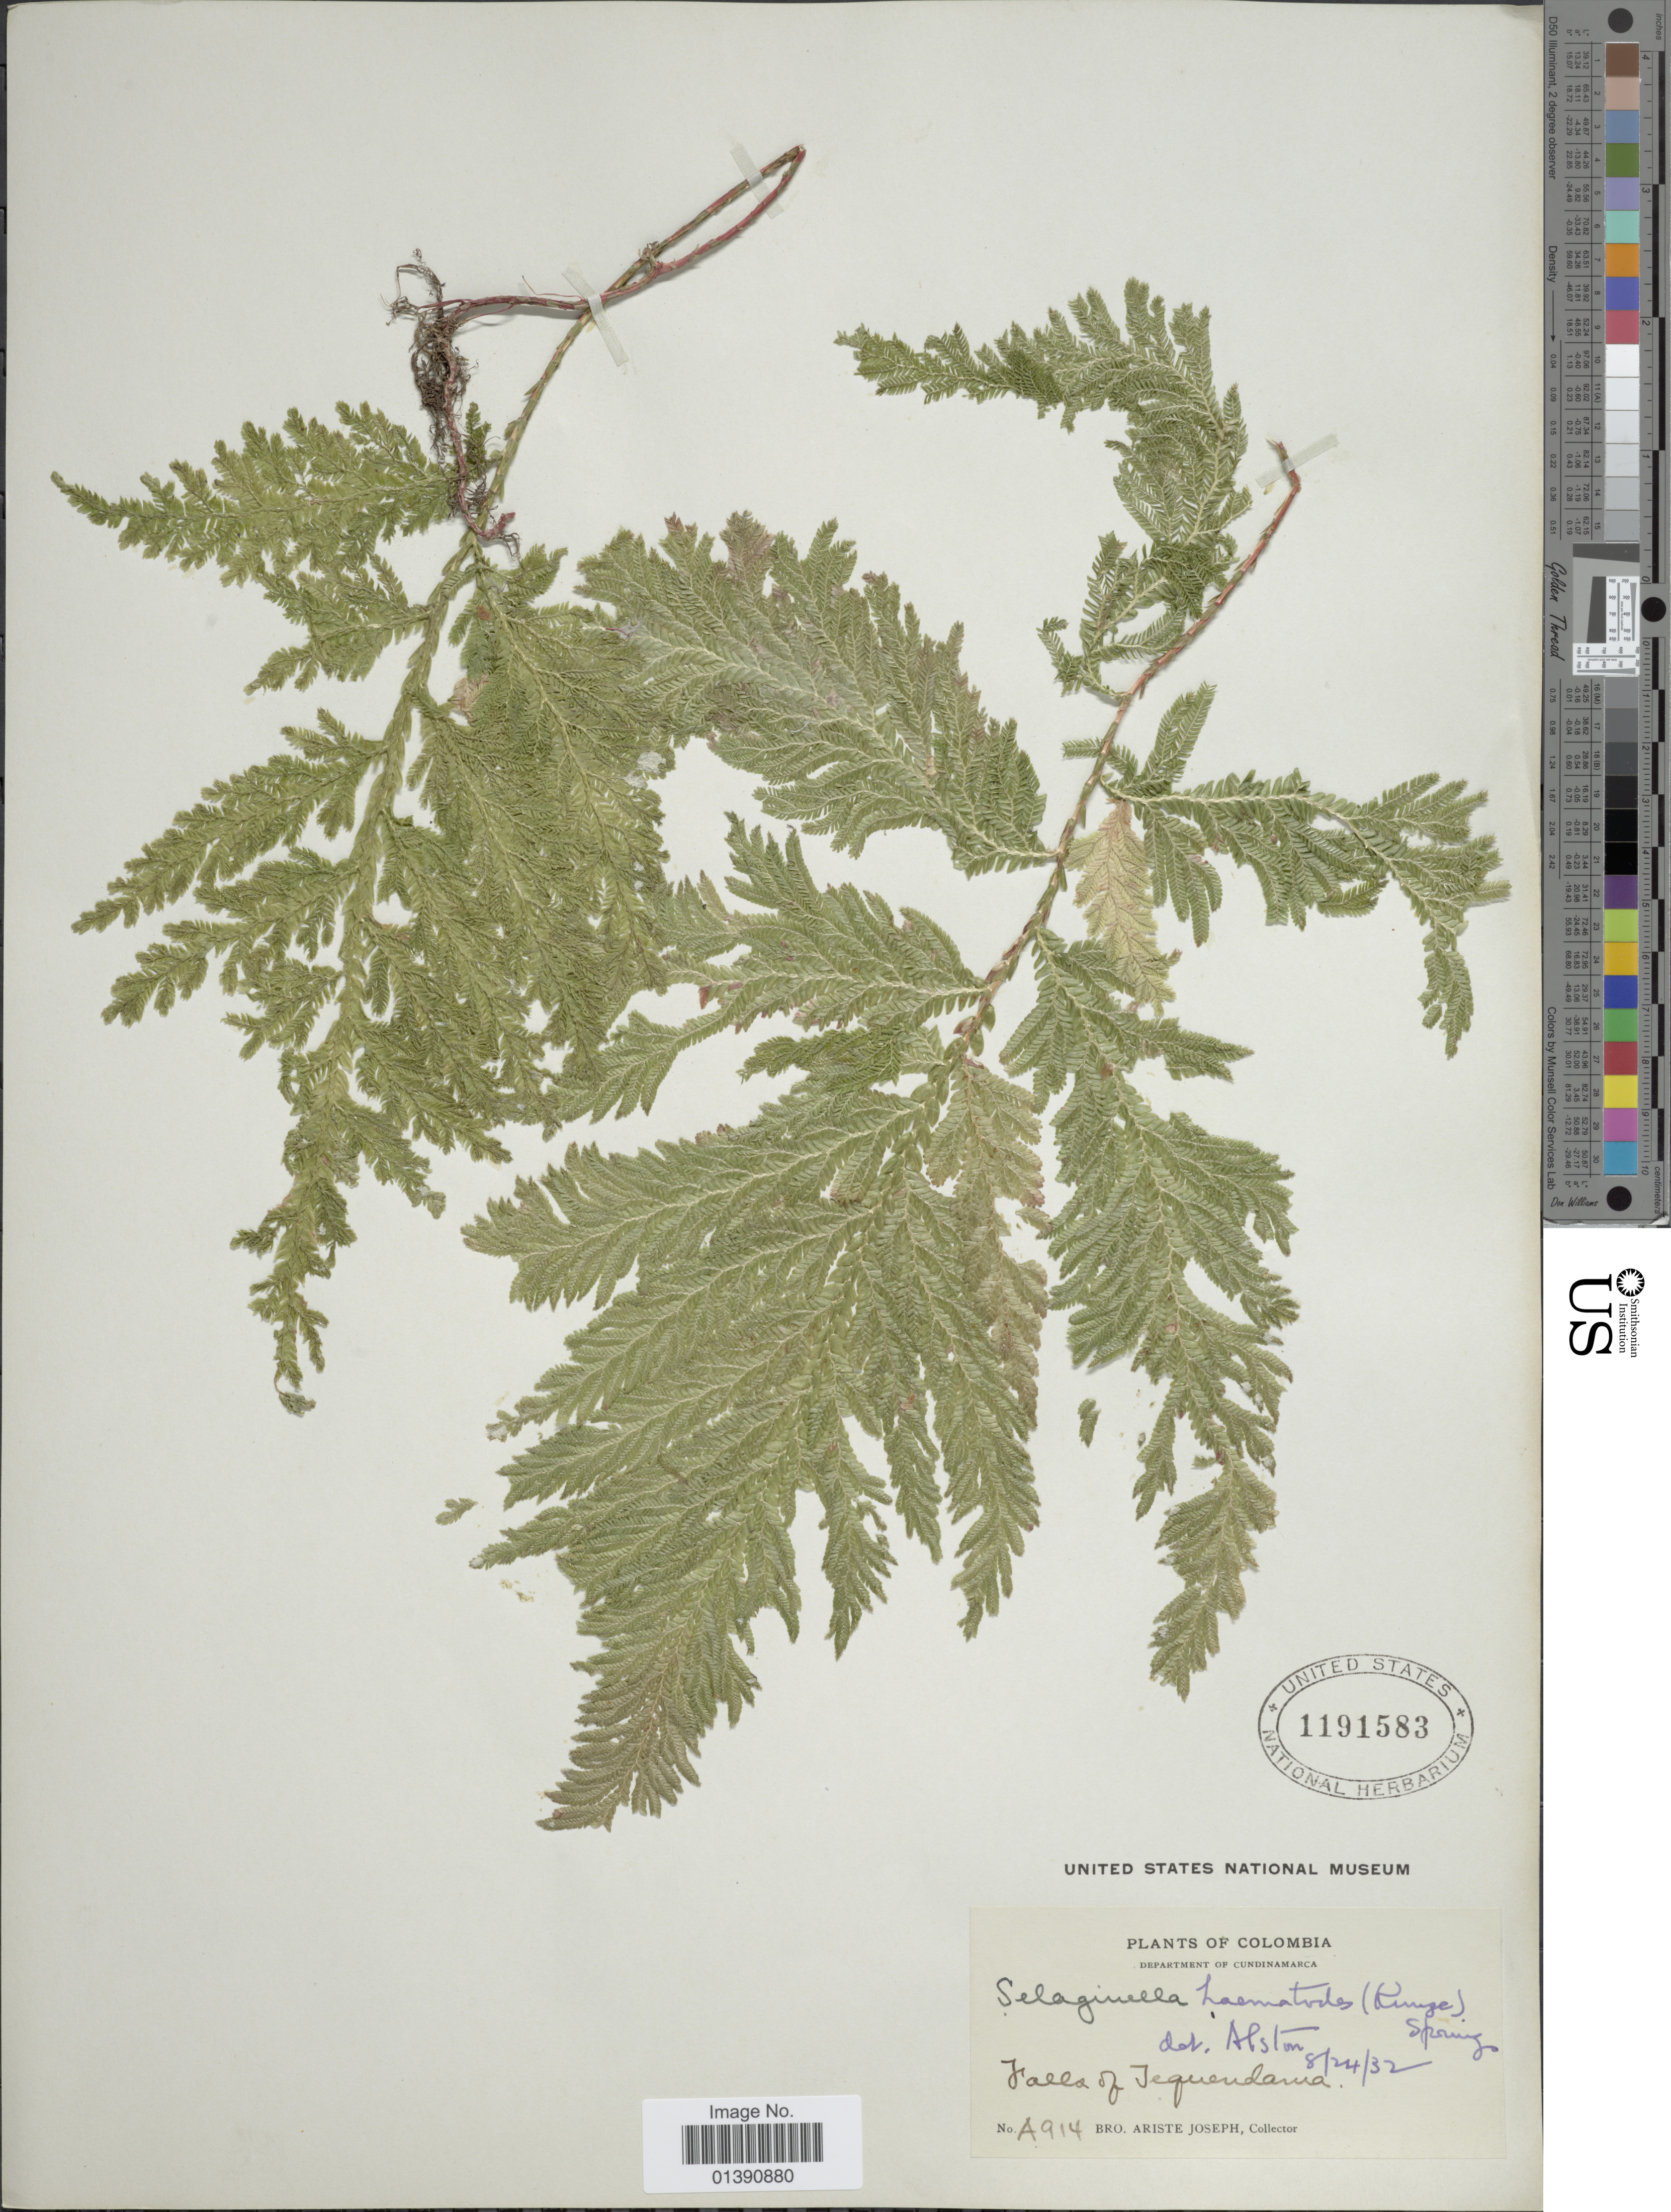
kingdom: Plantae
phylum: Tracheophyta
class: Lycopodiopsida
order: Selaginellales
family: Selaginellaceae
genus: Selaginella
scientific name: Selaginella haematodes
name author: (Kunze) Spring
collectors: Bro. Ariste-Joseph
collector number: A 914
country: Colombia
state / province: Cundinamarca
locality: Falls of Tequendama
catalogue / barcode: US 1191583